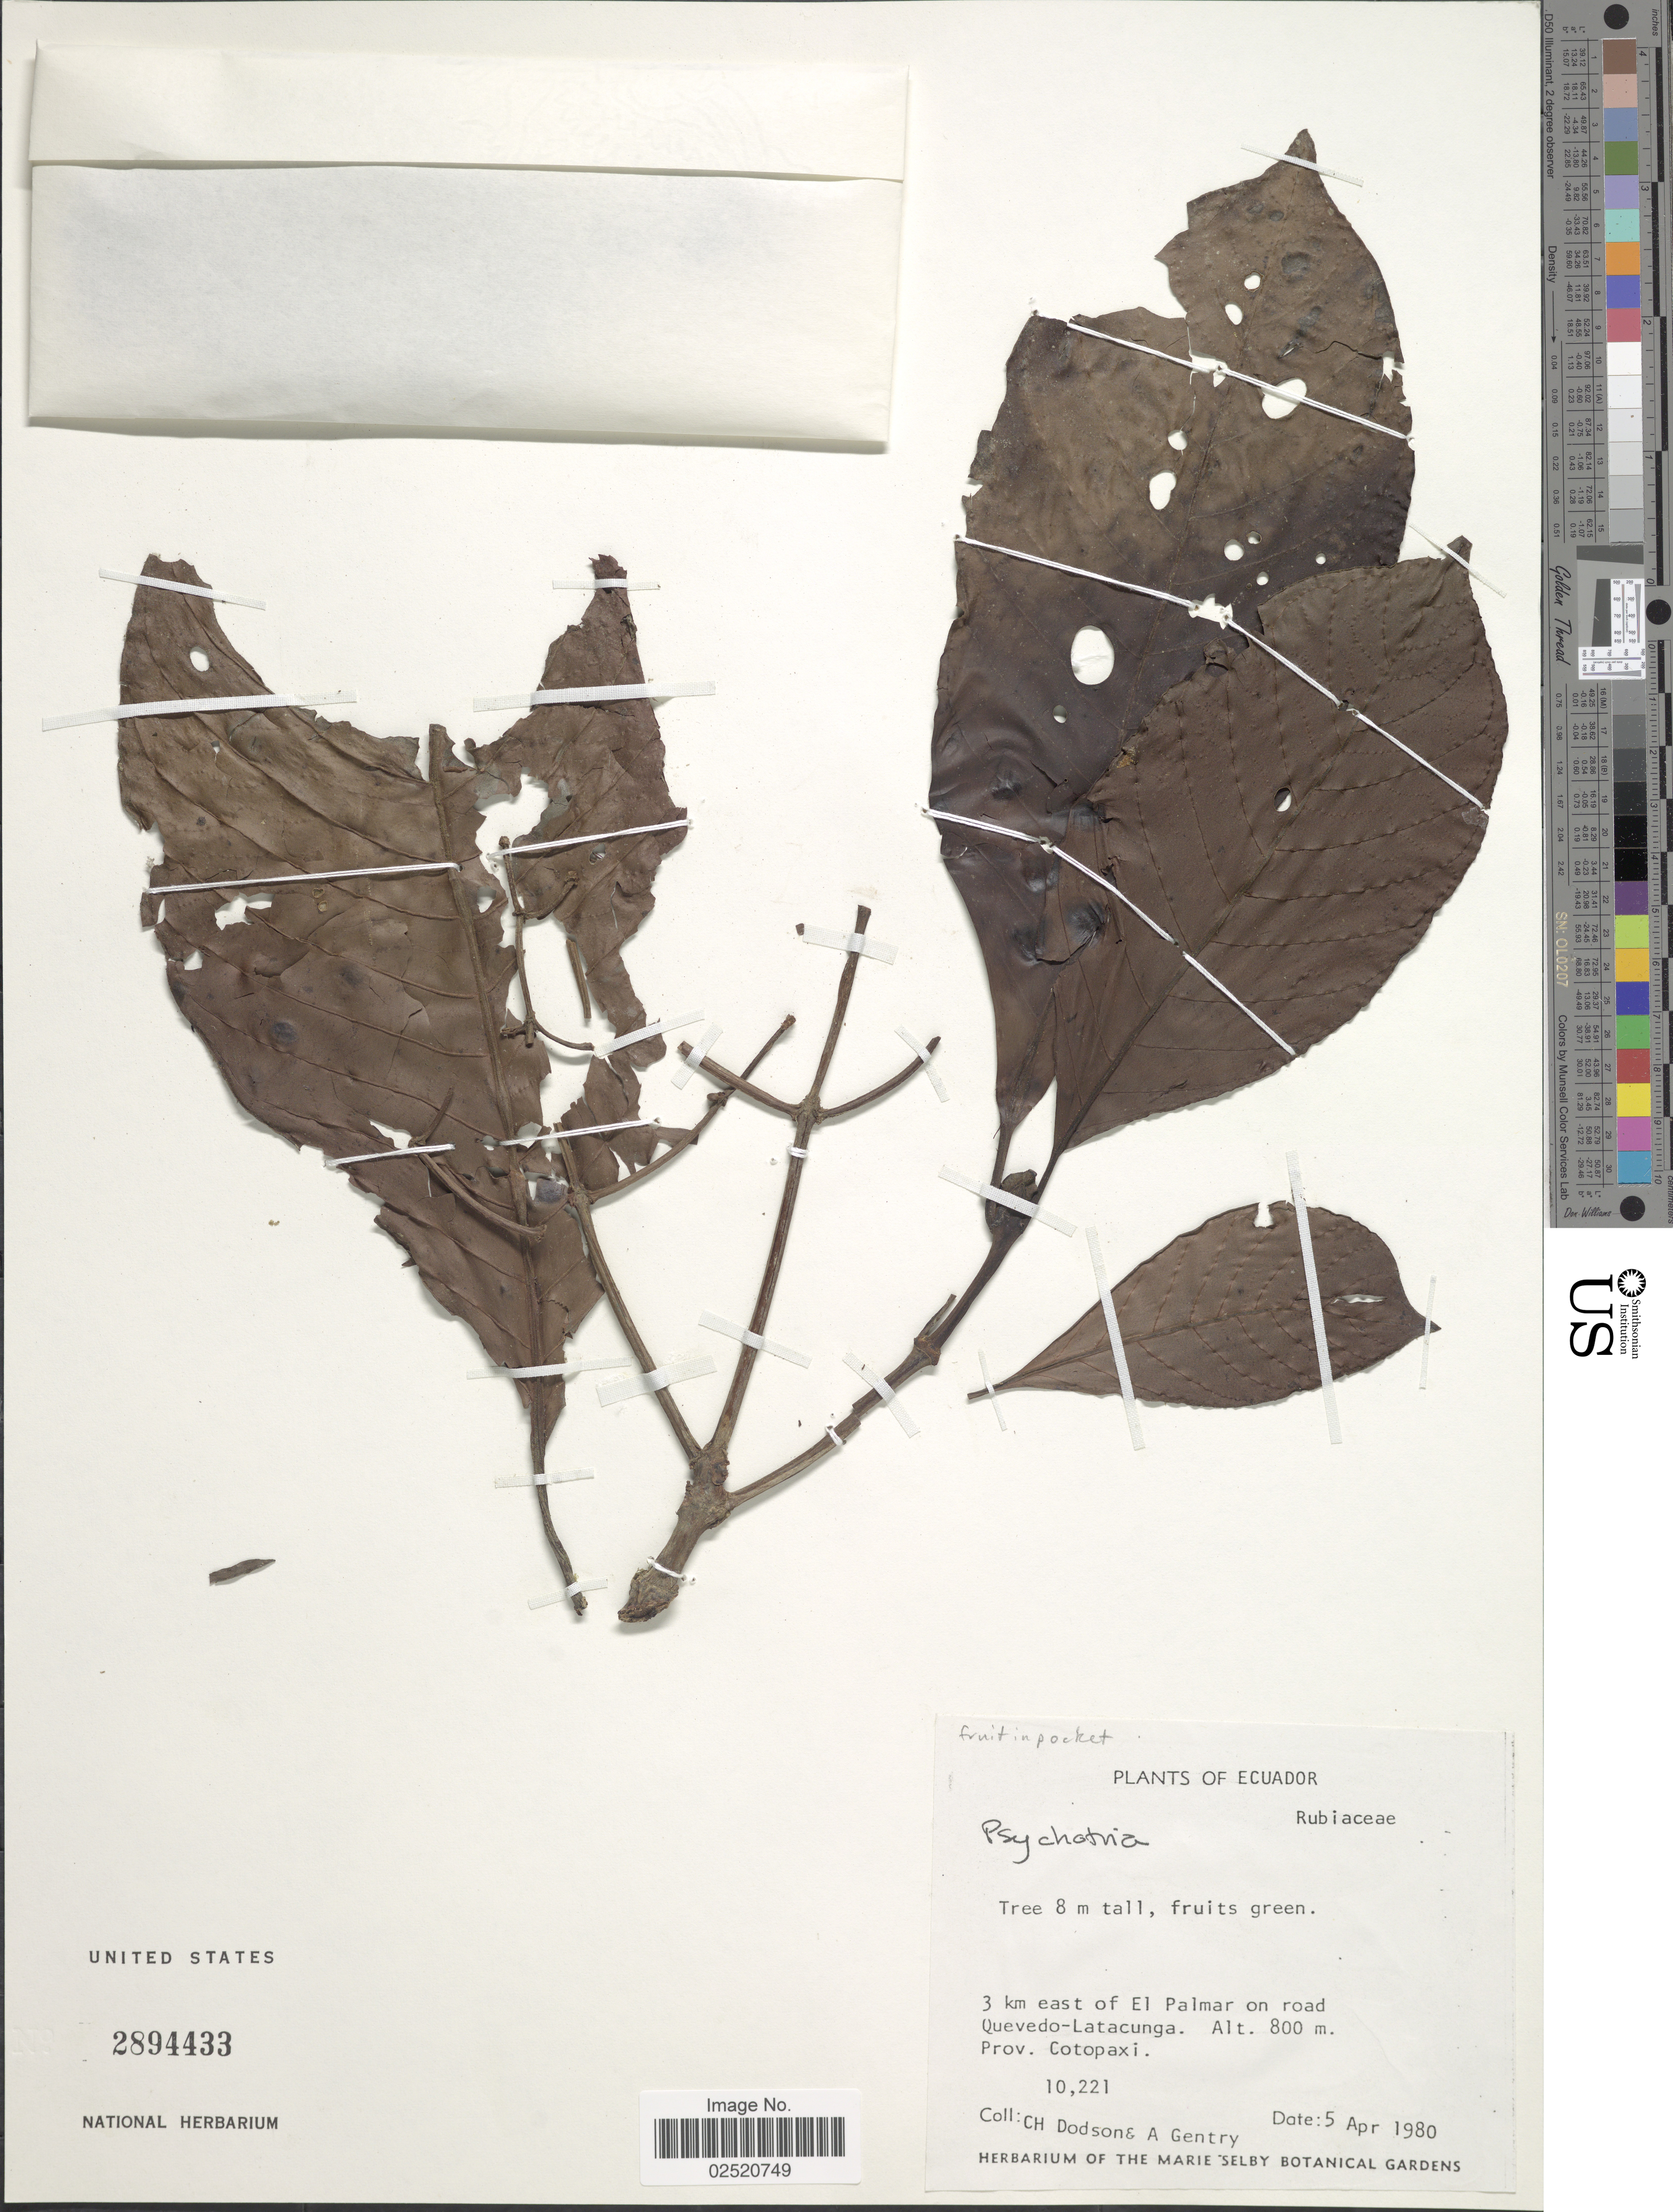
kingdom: Plantae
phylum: Tracheophyta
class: Magnoliopsida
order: Gentianales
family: Rubiaceae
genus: Psychotria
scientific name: Psychotria sp.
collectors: C. H. Dodson & A. H. Gentry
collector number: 10221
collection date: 1980-04-05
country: Ecuador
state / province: Cotopaxi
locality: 3 km east of El Palmar on road Quevedo-Latacunga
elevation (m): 800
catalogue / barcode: US 2894433